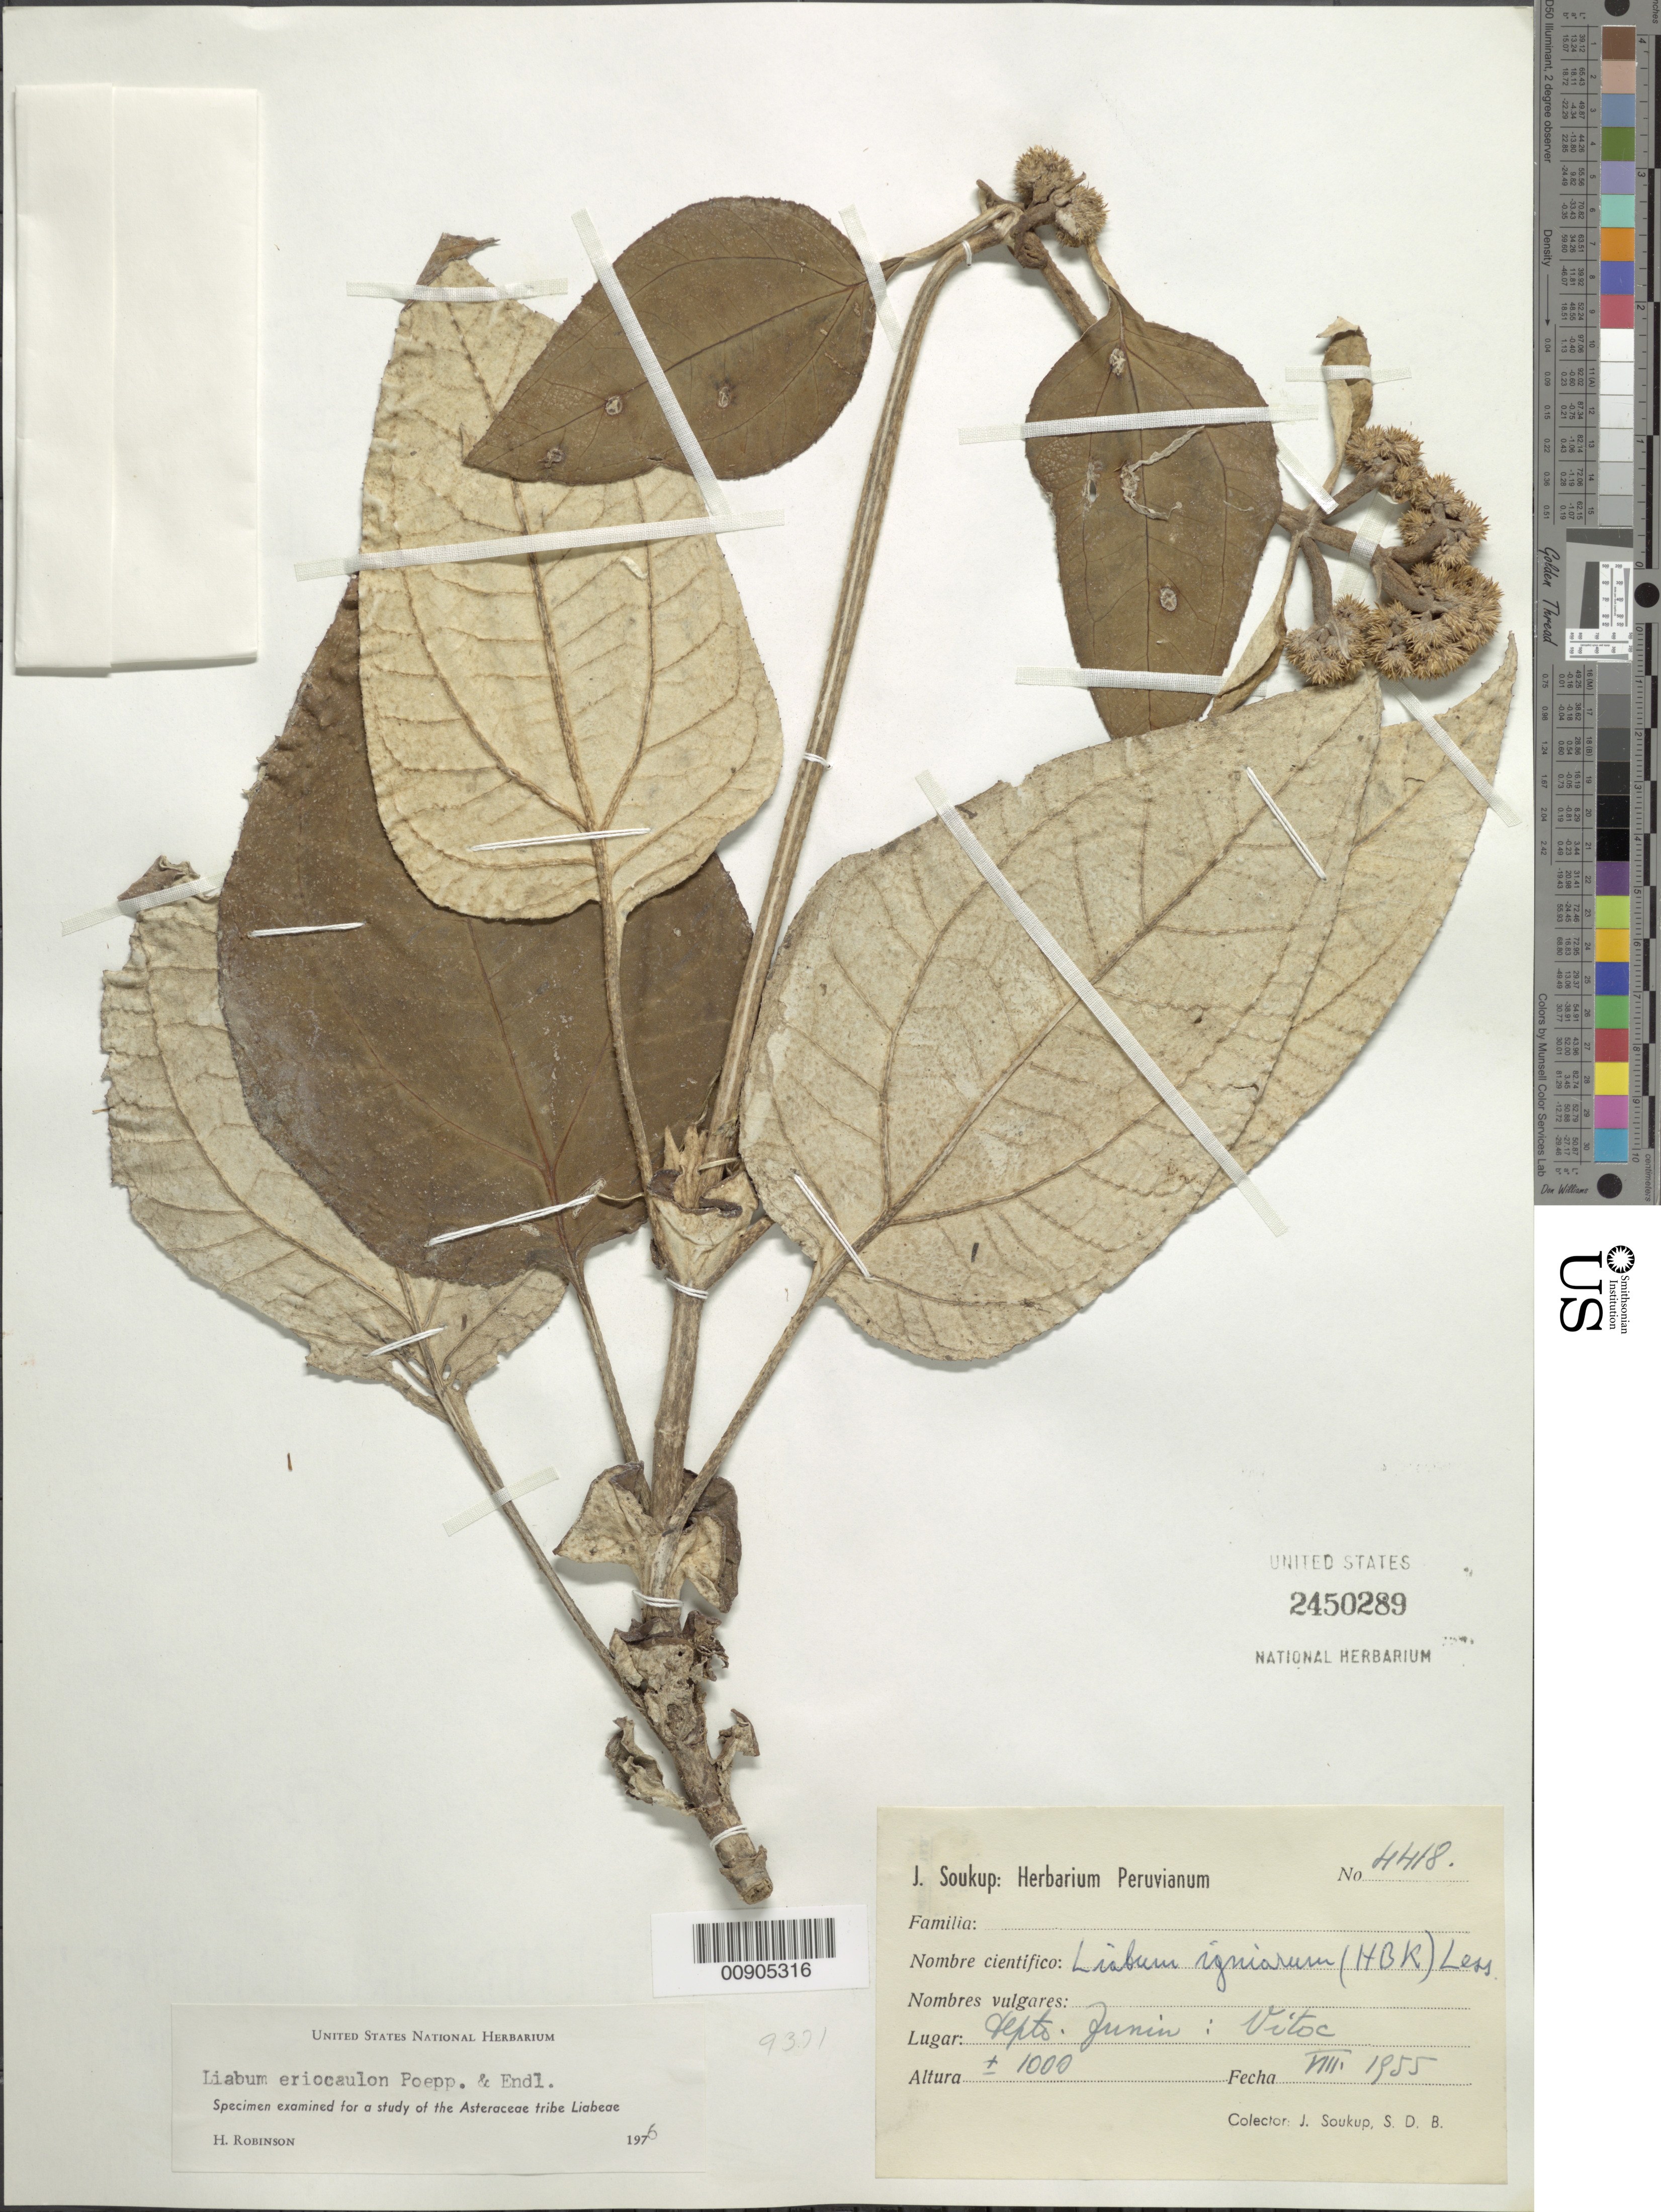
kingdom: Plantae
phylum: Tracheophyta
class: Magnoliopsida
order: Asterales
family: Asteraceae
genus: Liabum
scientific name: Liabum eriocaulon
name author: Poepp. & Endl.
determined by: Robinson, Harold E., (US)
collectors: J. J. Soukup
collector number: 4418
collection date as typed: August 1955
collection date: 1955-08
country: Peru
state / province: Junín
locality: Dpto. Junin, Vitoc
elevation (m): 1000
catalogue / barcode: US 2450289